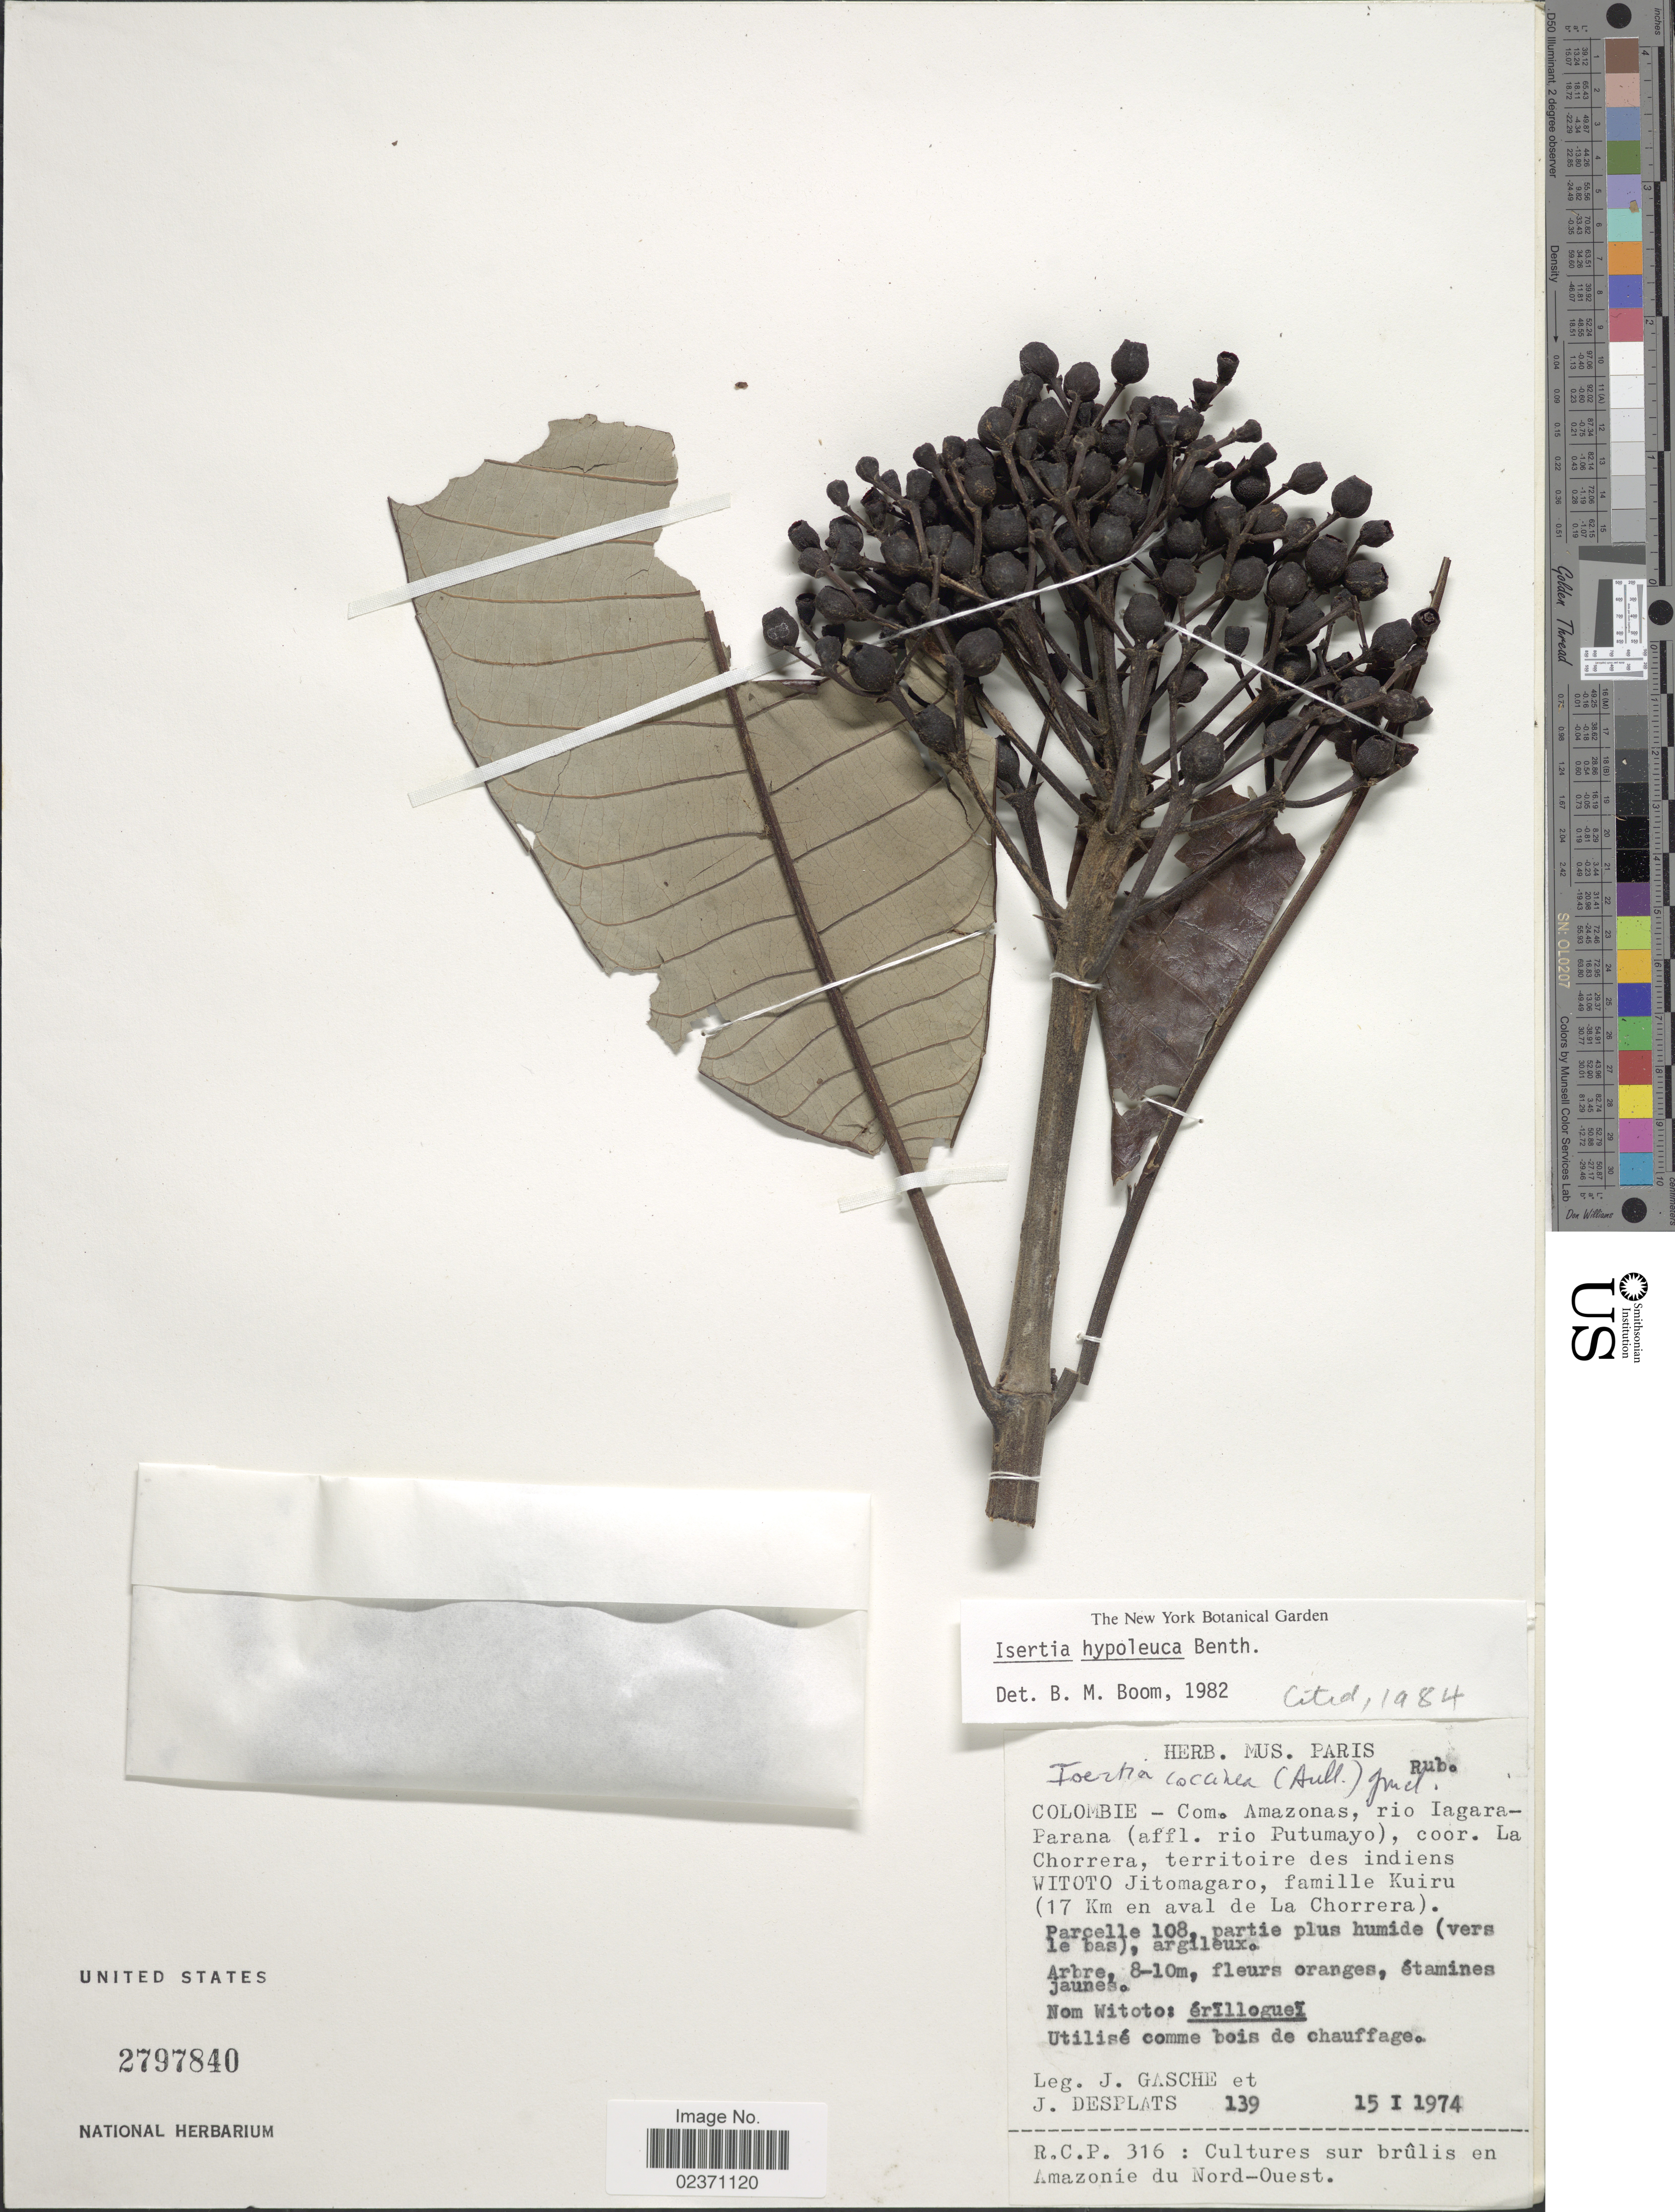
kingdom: Plantae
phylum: Tracheophyta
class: Magnoliopsida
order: Gentianales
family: Rubiaceae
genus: Isertia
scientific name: Isertia hypoleuca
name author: Benth.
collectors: J. Gasche & J. Desplats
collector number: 139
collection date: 1974-01-15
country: Colombia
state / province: Amazônas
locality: Rio Iagara-Parana (affl. rio Putumayo), coor. La Chorrera, territoire des indiens WITOTO Jitomagaro, famille Kuiru (17 Km en aval de La Chorrera). Parcelle 108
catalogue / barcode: US 2797840